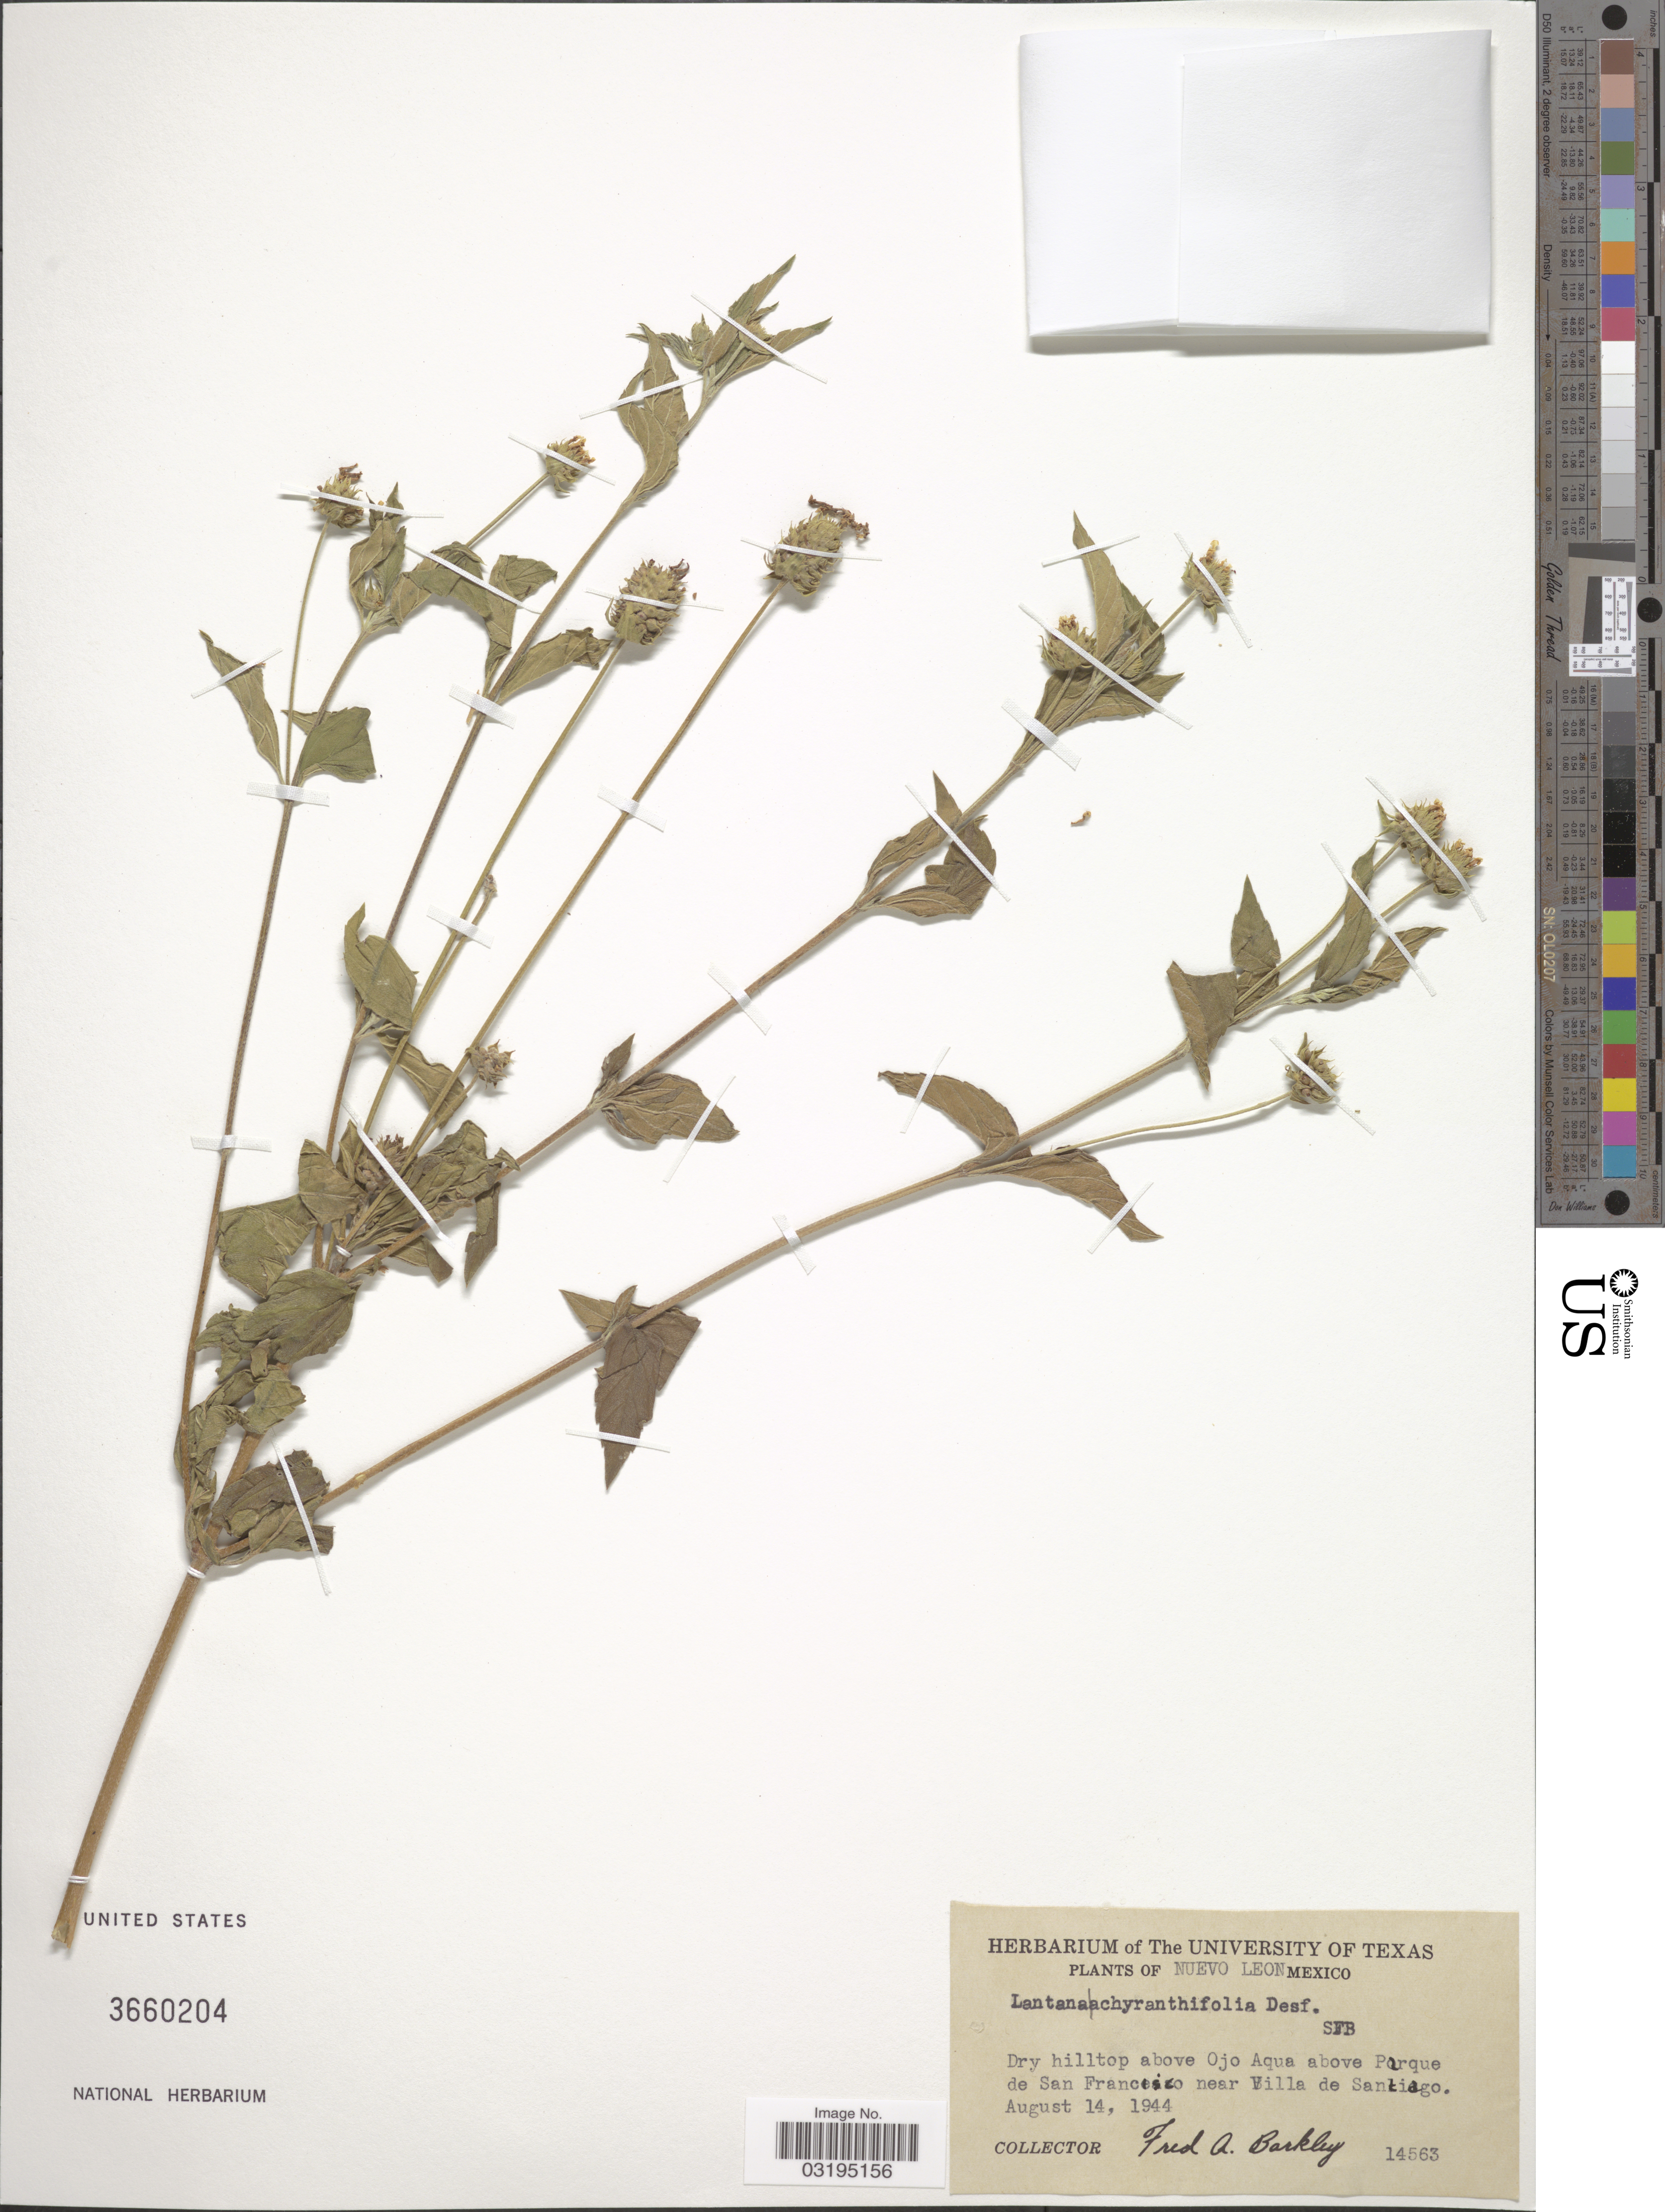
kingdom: Plantae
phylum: Tracheophyta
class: Magnoliopsida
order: Lamiales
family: Verbenaceae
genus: Lantana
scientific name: Lantana achyranthifolia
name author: Desf.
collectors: F. A. Barkley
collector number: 14563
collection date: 1944-08-14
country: Mexico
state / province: Nuevo León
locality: Dry hilltop above Ojo Aqua above Parque de San Francisco near Villa de Santiago.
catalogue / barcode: US 3660204